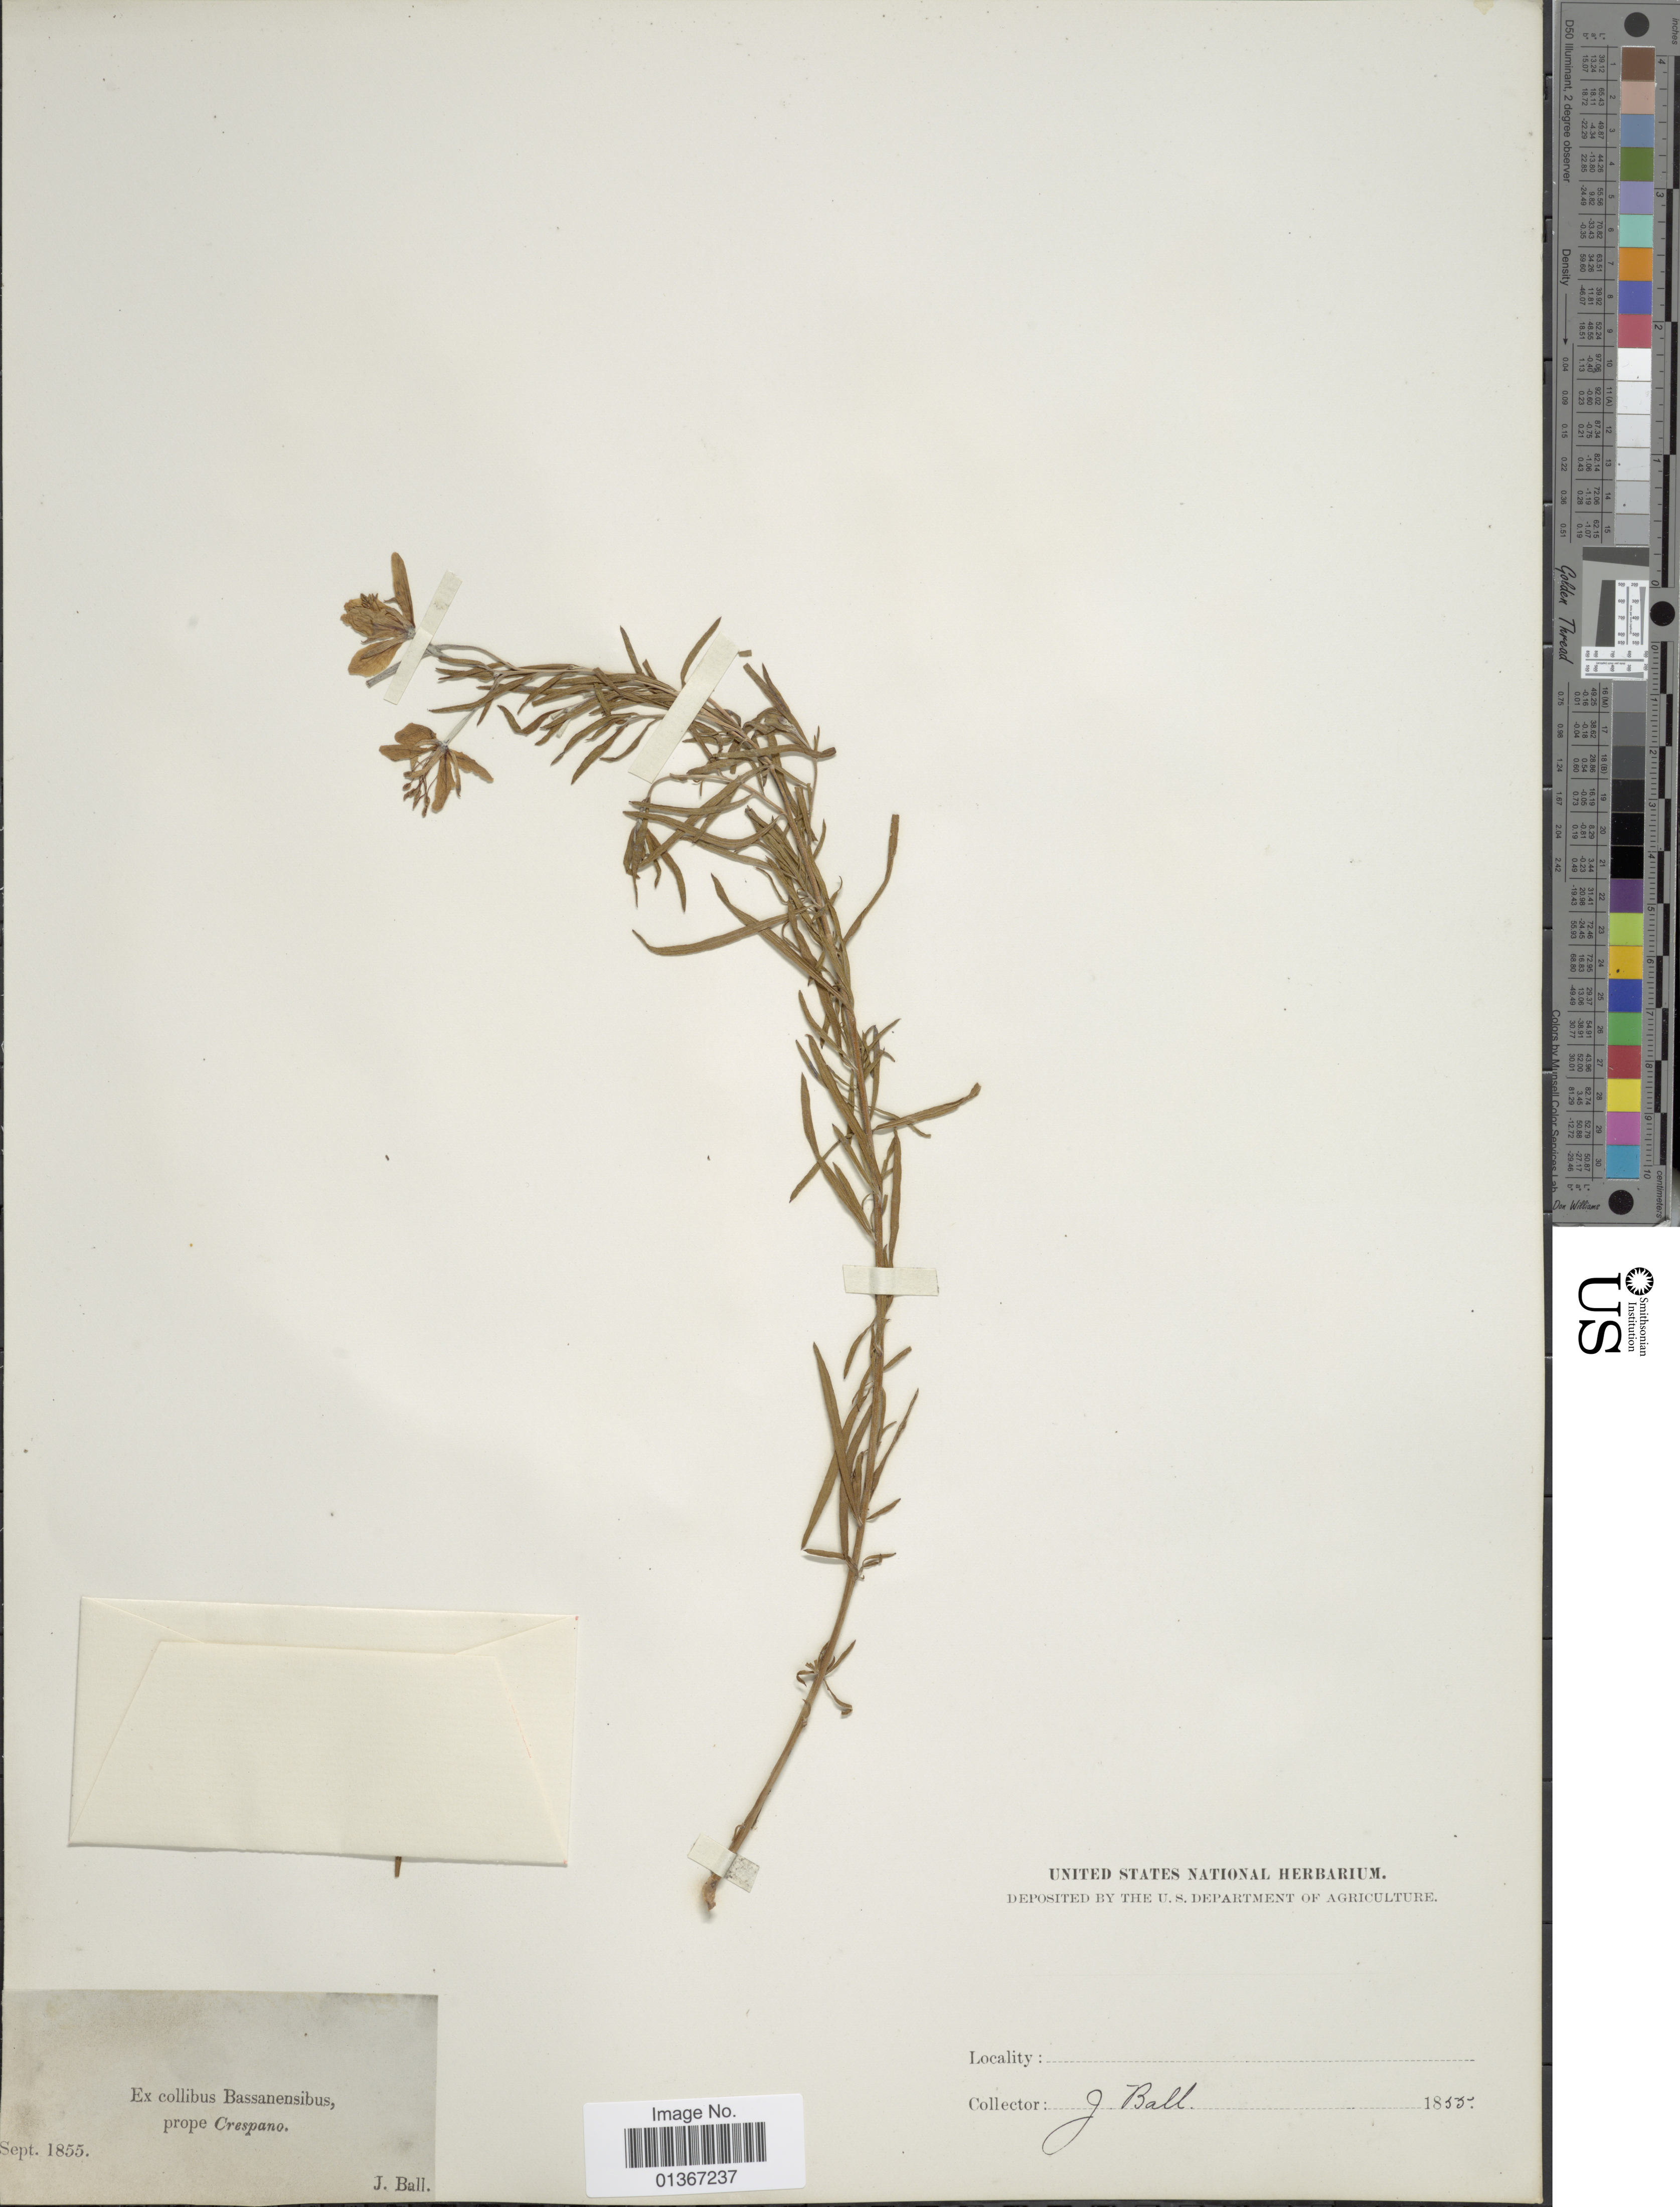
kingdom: Plantae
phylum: Tracheophyta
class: Magnoliopsida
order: Myrtales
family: Onagraceae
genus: Epilobium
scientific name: Epilobium sp.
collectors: J. Ball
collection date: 1855-09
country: Italy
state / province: Veneto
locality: Ex collibus Bassanensibus, prope Crespano.